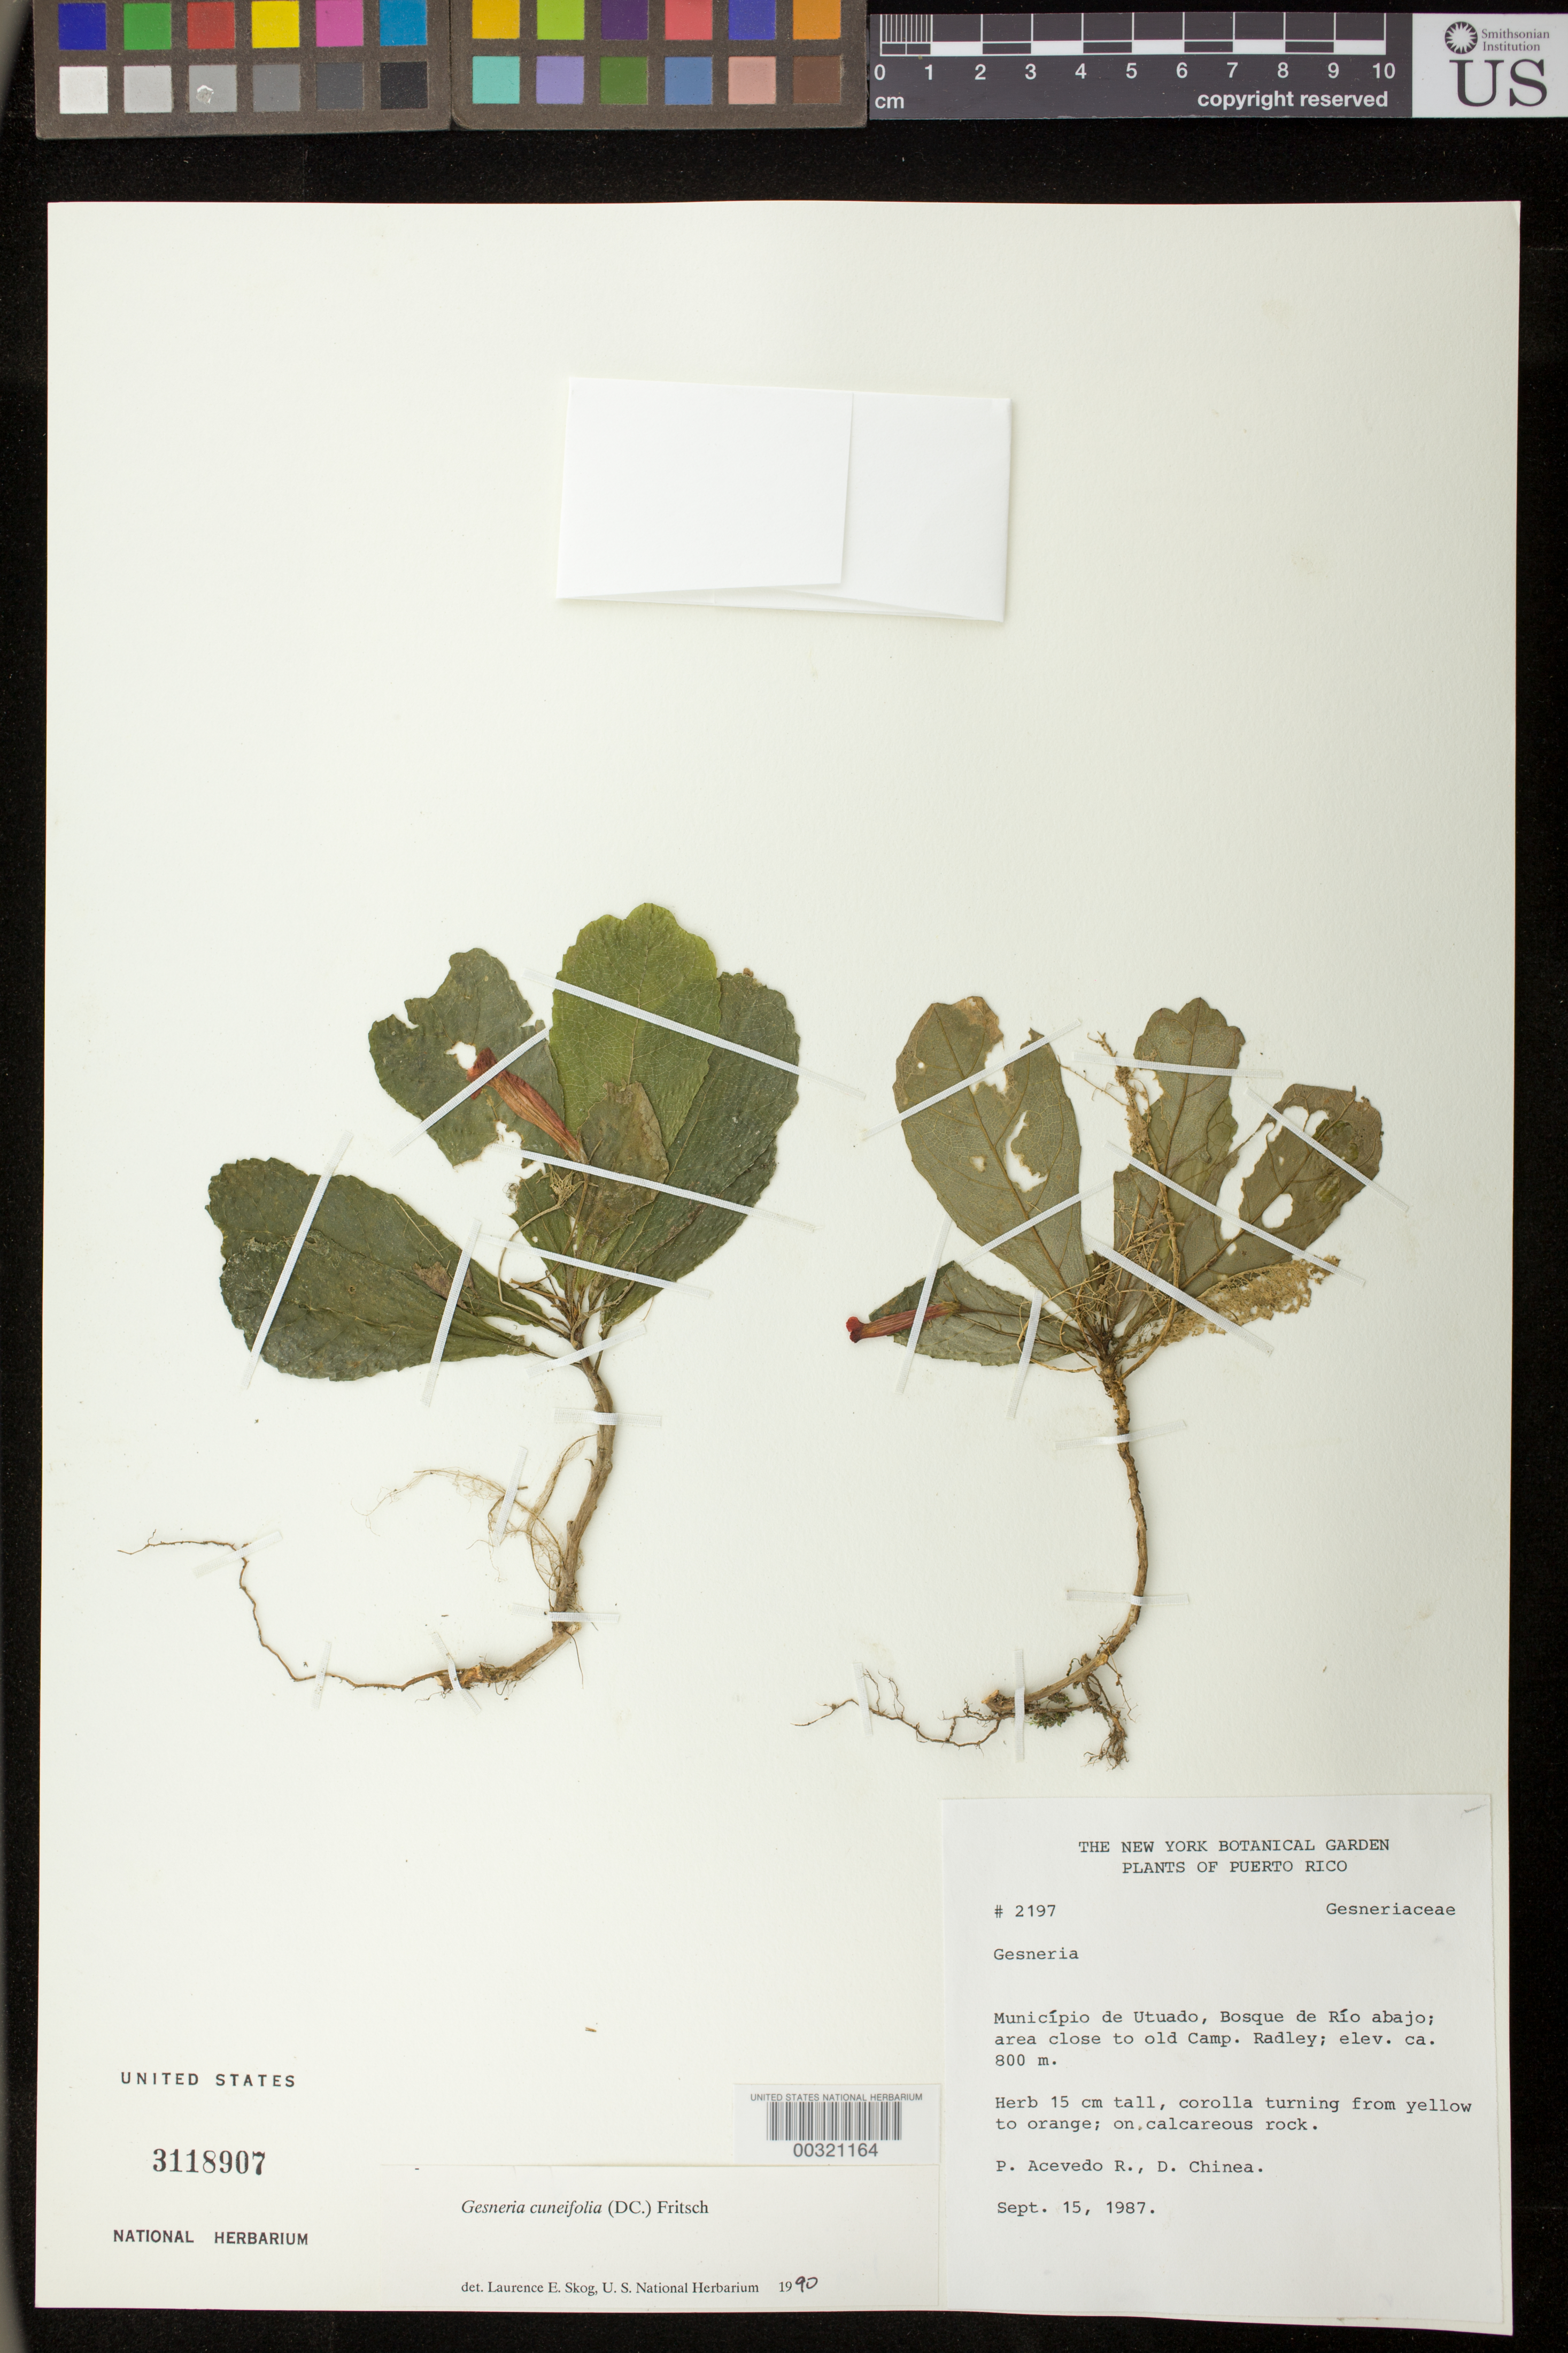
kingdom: Plantae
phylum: Tracheophyta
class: Magnoliopsida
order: Lamiales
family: Gesneriaceae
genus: Gesneria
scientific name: Gesneria cuneifolia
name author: (DC.) Fritsch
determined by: Skog, Laurence E.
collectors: P. Acevedo-Rodr. & D. Chinea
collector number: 2197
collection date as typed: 15 Sep 1987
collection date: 1987-09-15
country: Puerto Rico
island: Puerto Rico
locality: Mpio. de Utuado, Bosque de Río abajo; area close to old camp; Radley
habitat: On calcareous rock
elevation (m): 800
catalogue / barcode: US 3118907